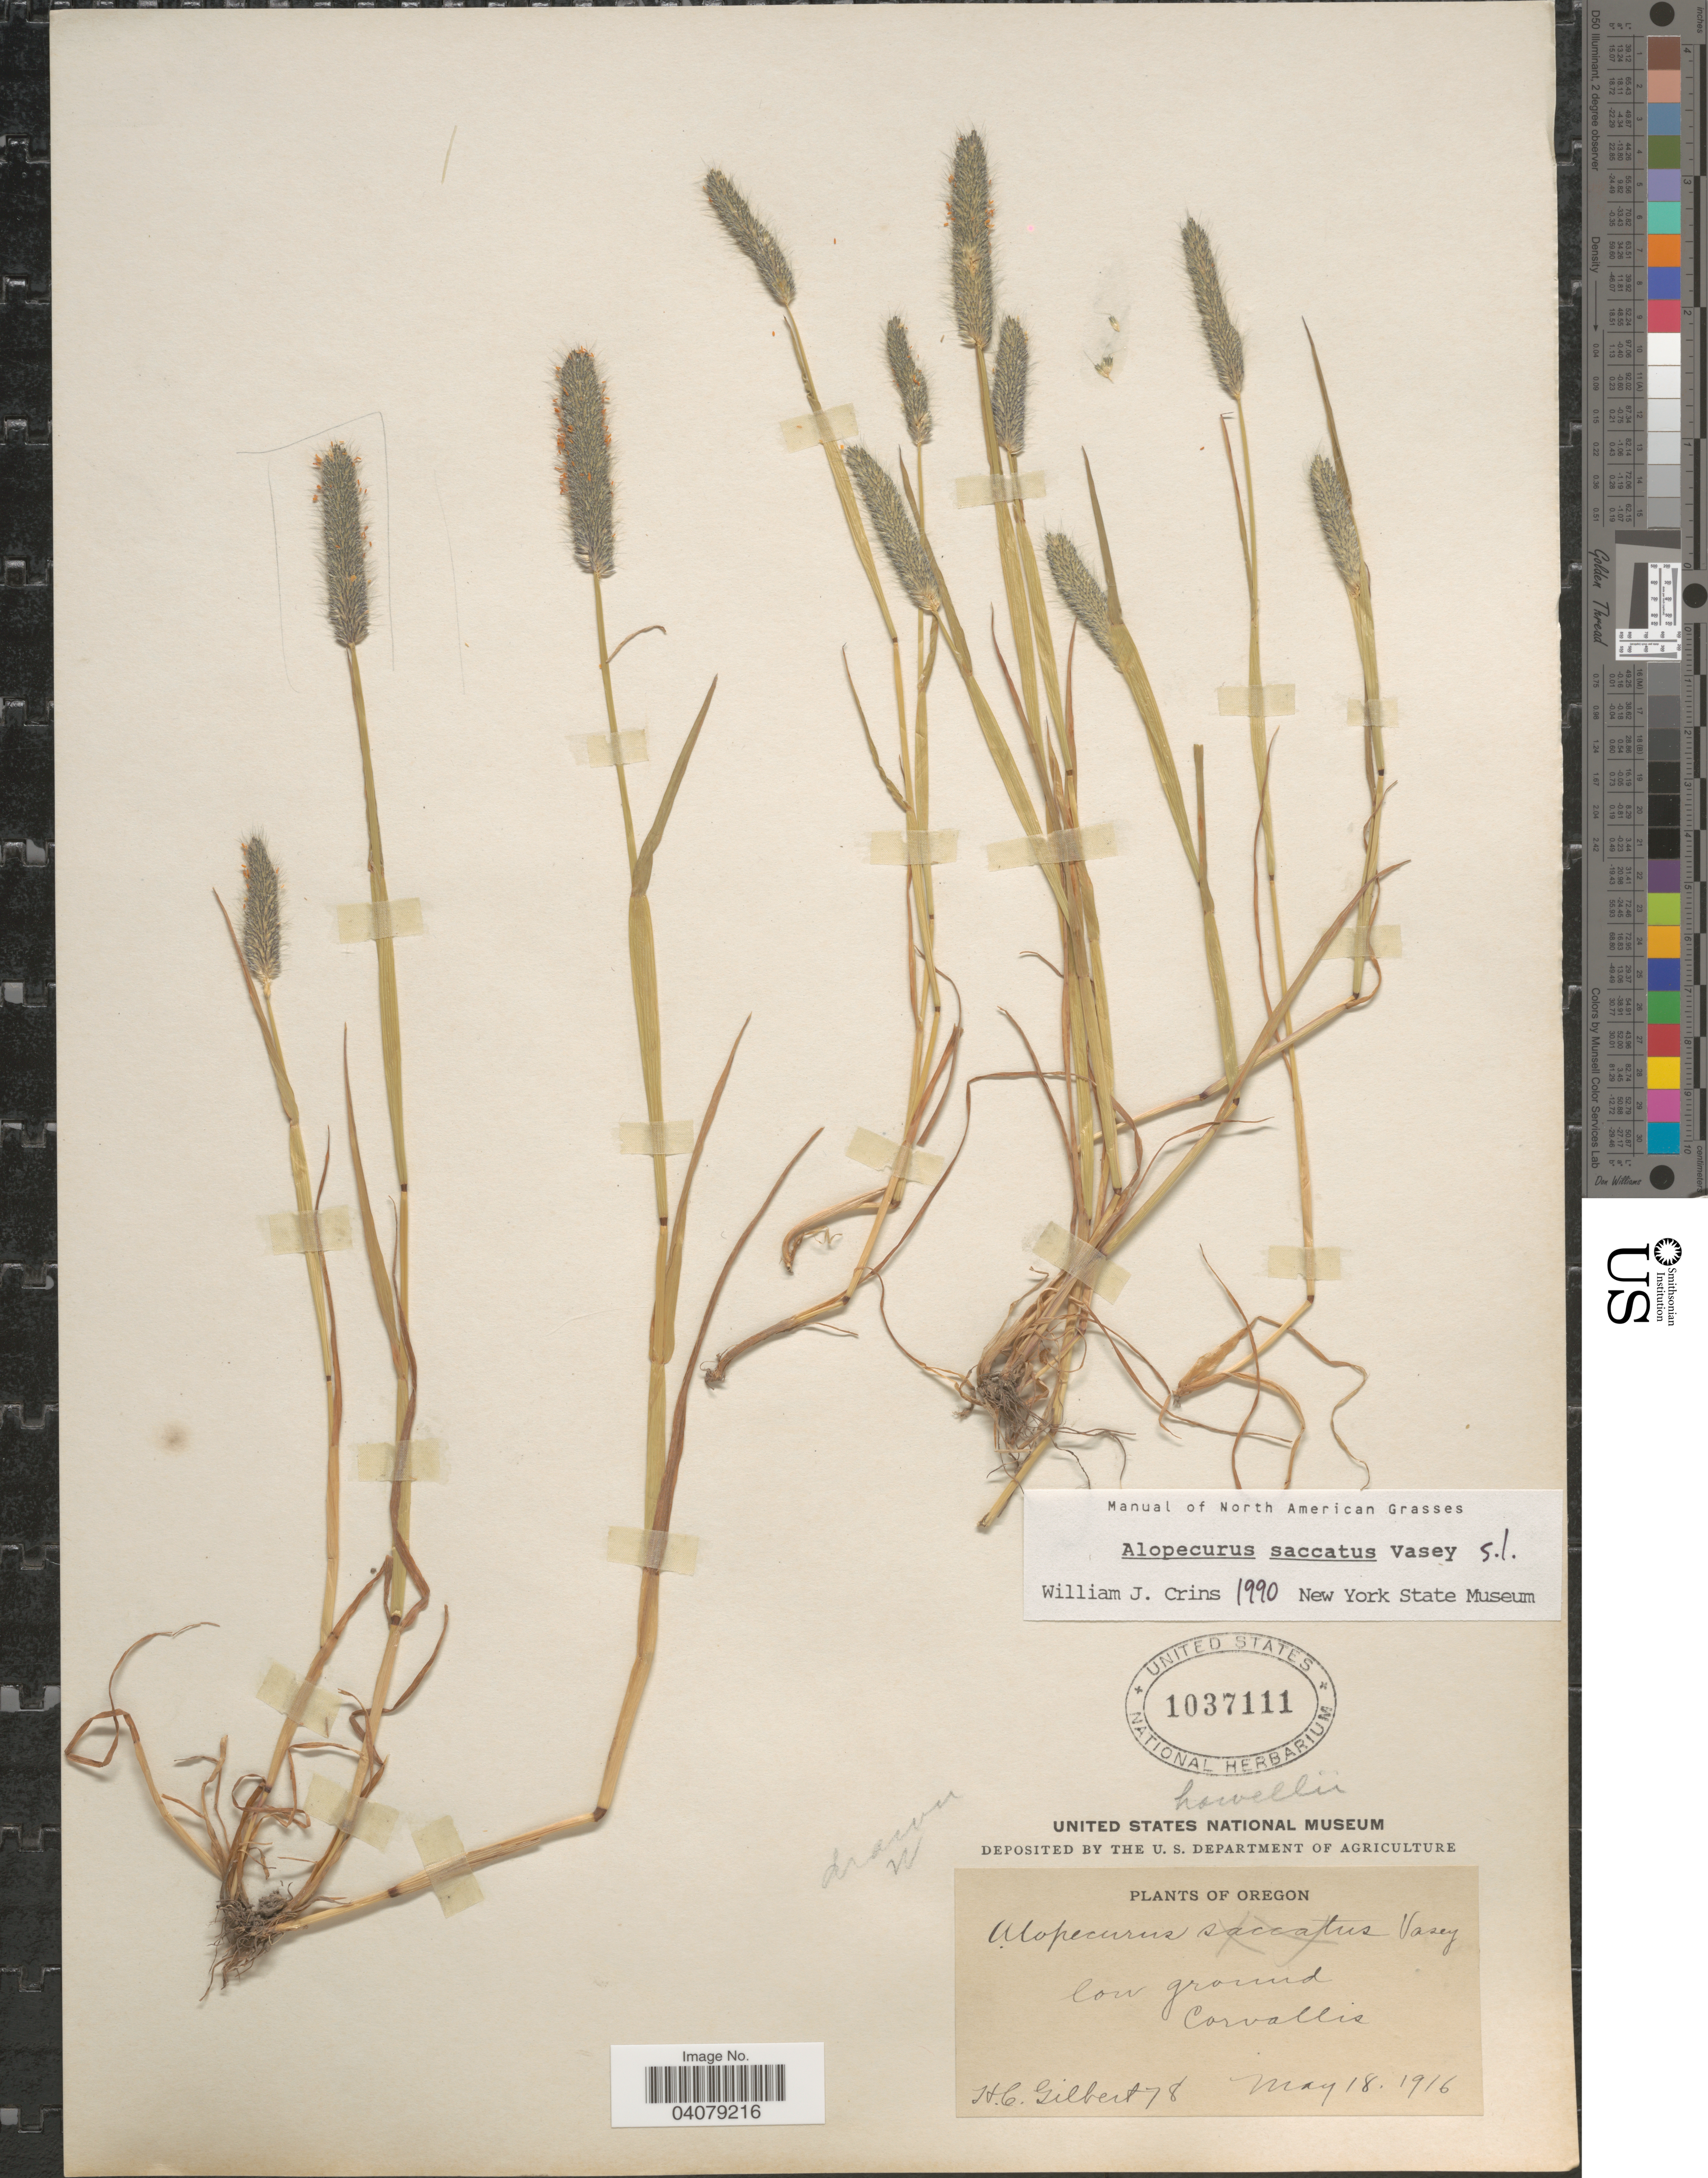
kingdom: Plantae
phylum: Tracheophyta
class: Liliopsida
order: Poales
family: Poaceae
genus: Alopecurus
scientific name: Alopecurus saccatus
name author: Vasey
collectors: H. Gilbert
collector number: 78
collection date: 1916-05-18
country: United States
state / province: Oregon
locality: Low ground. Corvallis.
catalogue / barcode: US 1037111